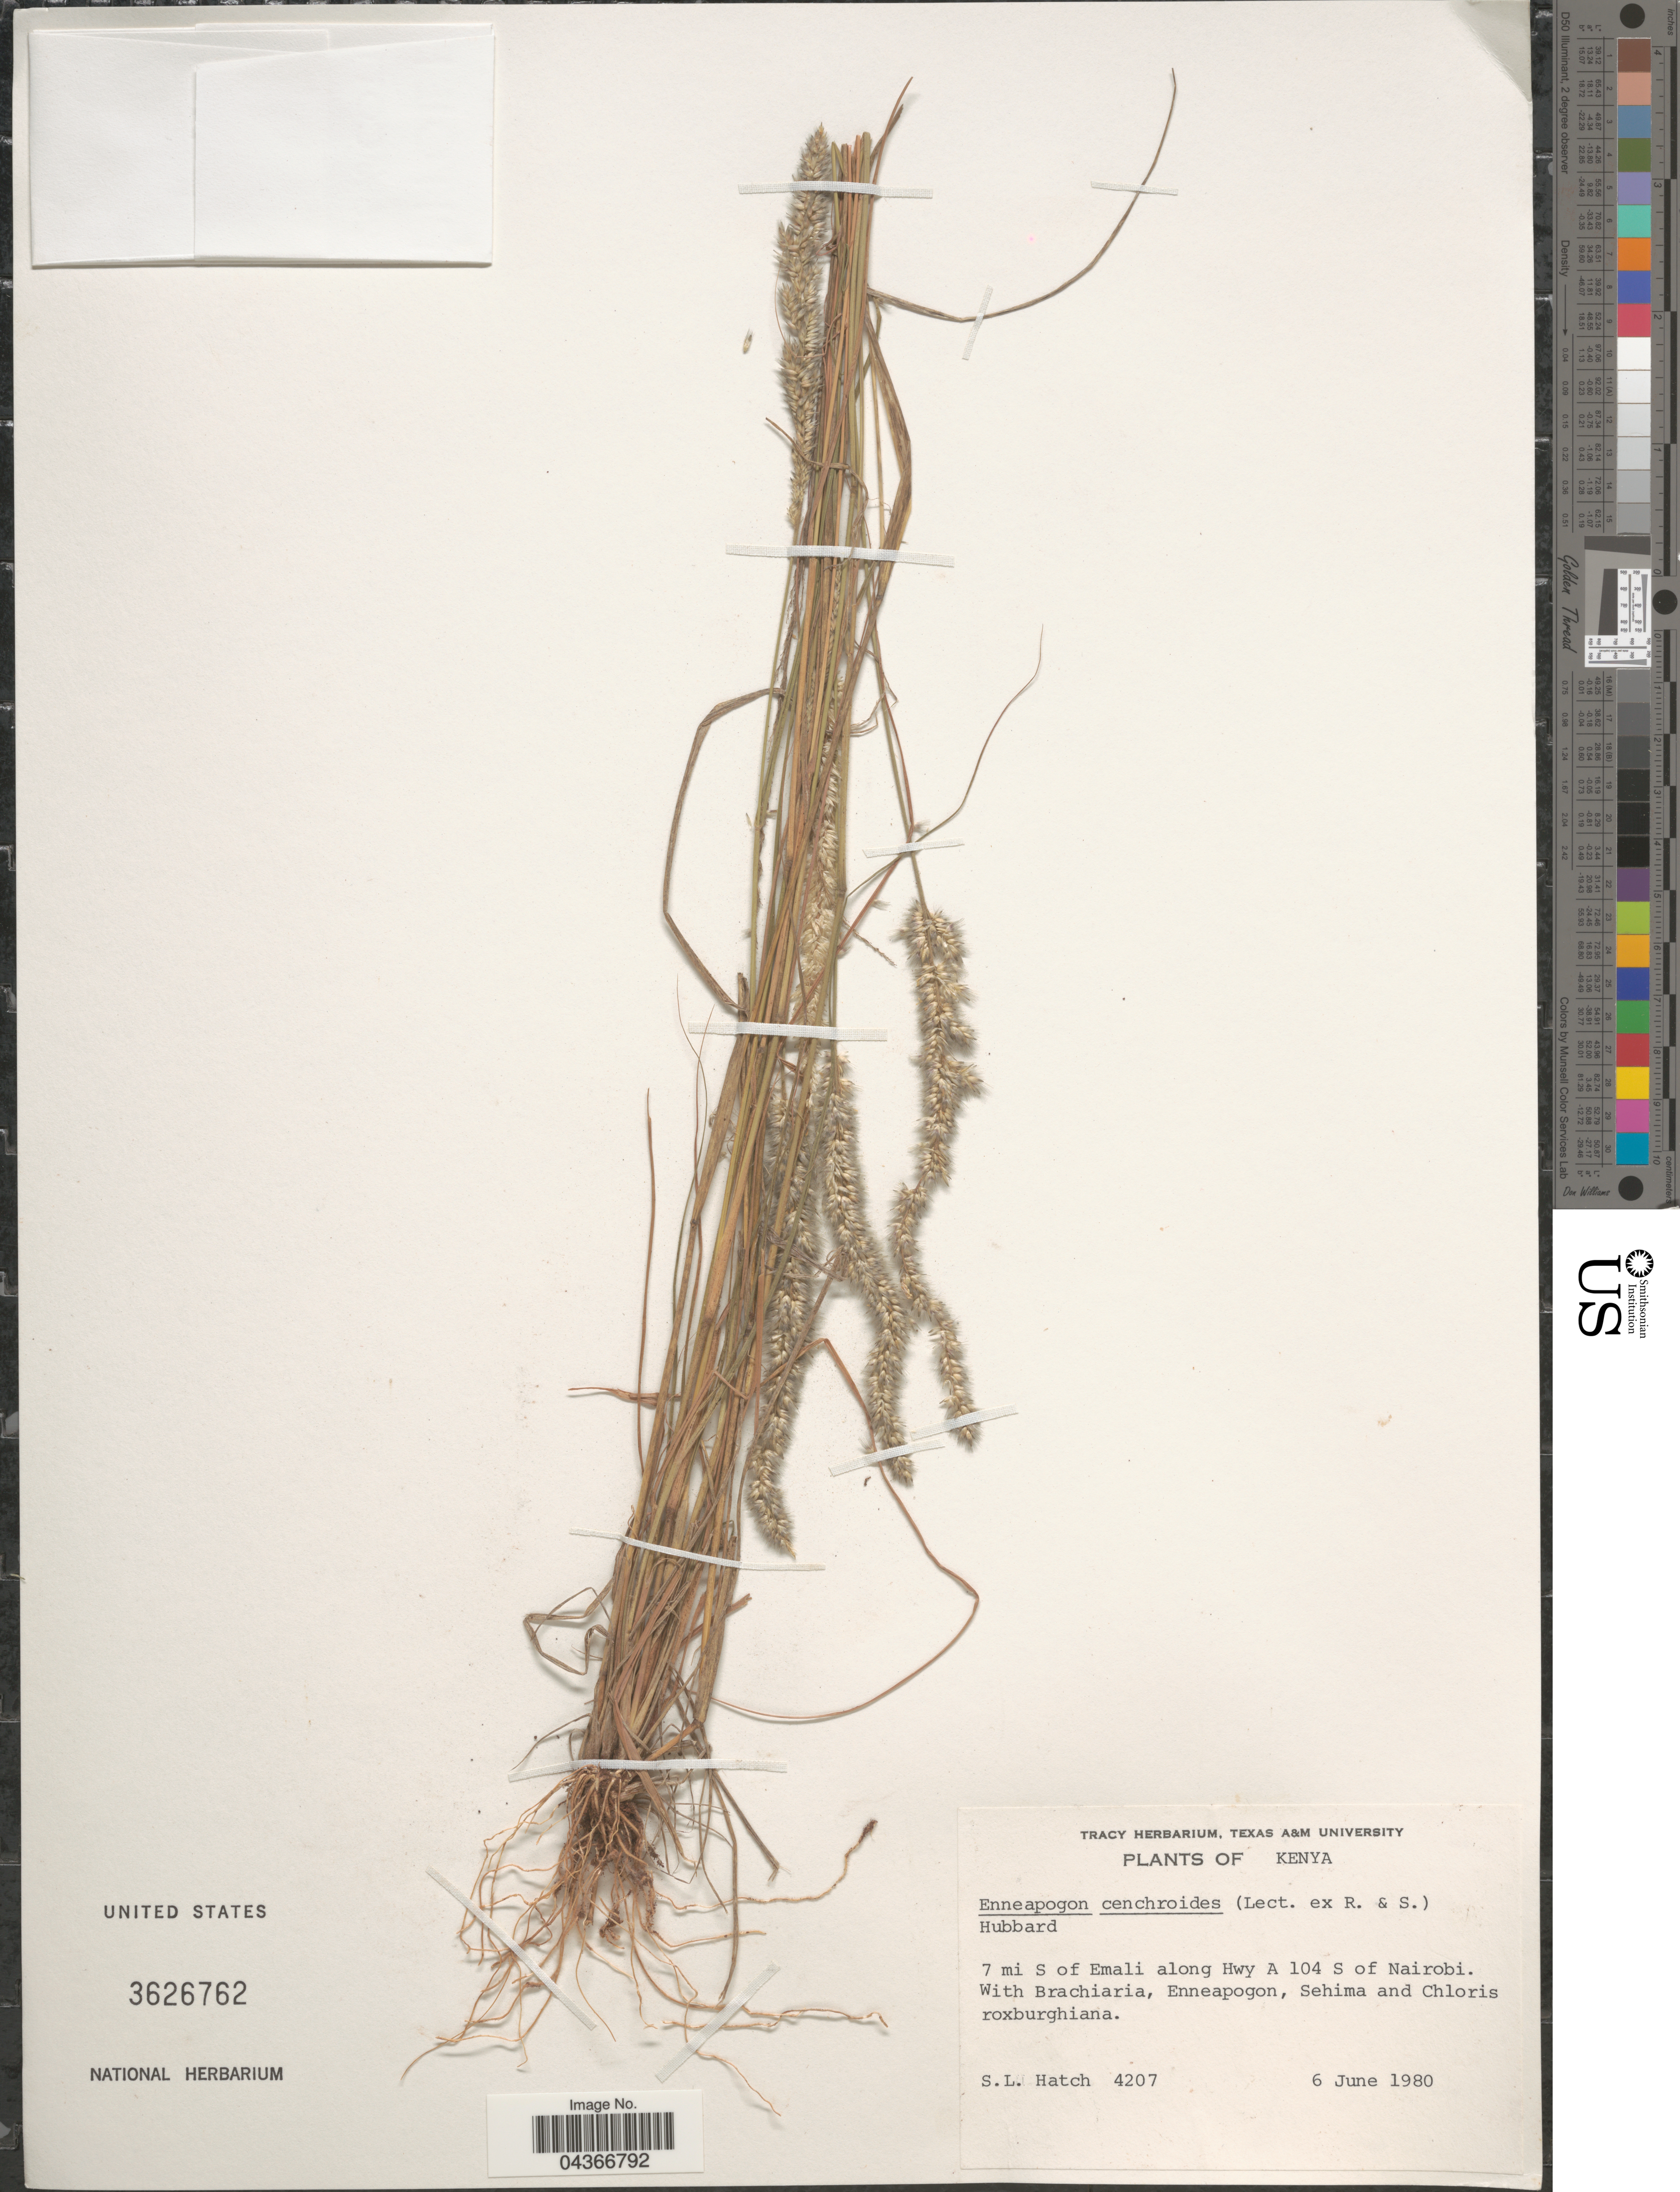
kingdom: Plantae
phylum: Tracheophyta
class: Liliopsida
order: Poales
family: Poaceae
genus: Enneapogon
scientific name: Enneapogon cenchroides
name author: (Licht. ex Roem. & Schult.) C.E. Hubb.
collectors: S. Hatch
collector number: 4207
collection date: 1980-06-06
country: Kenya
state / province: Nairobi Area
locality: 7 mi S of Emali along Hwy A 104 S of Nairobi.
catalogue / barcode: US 3626762